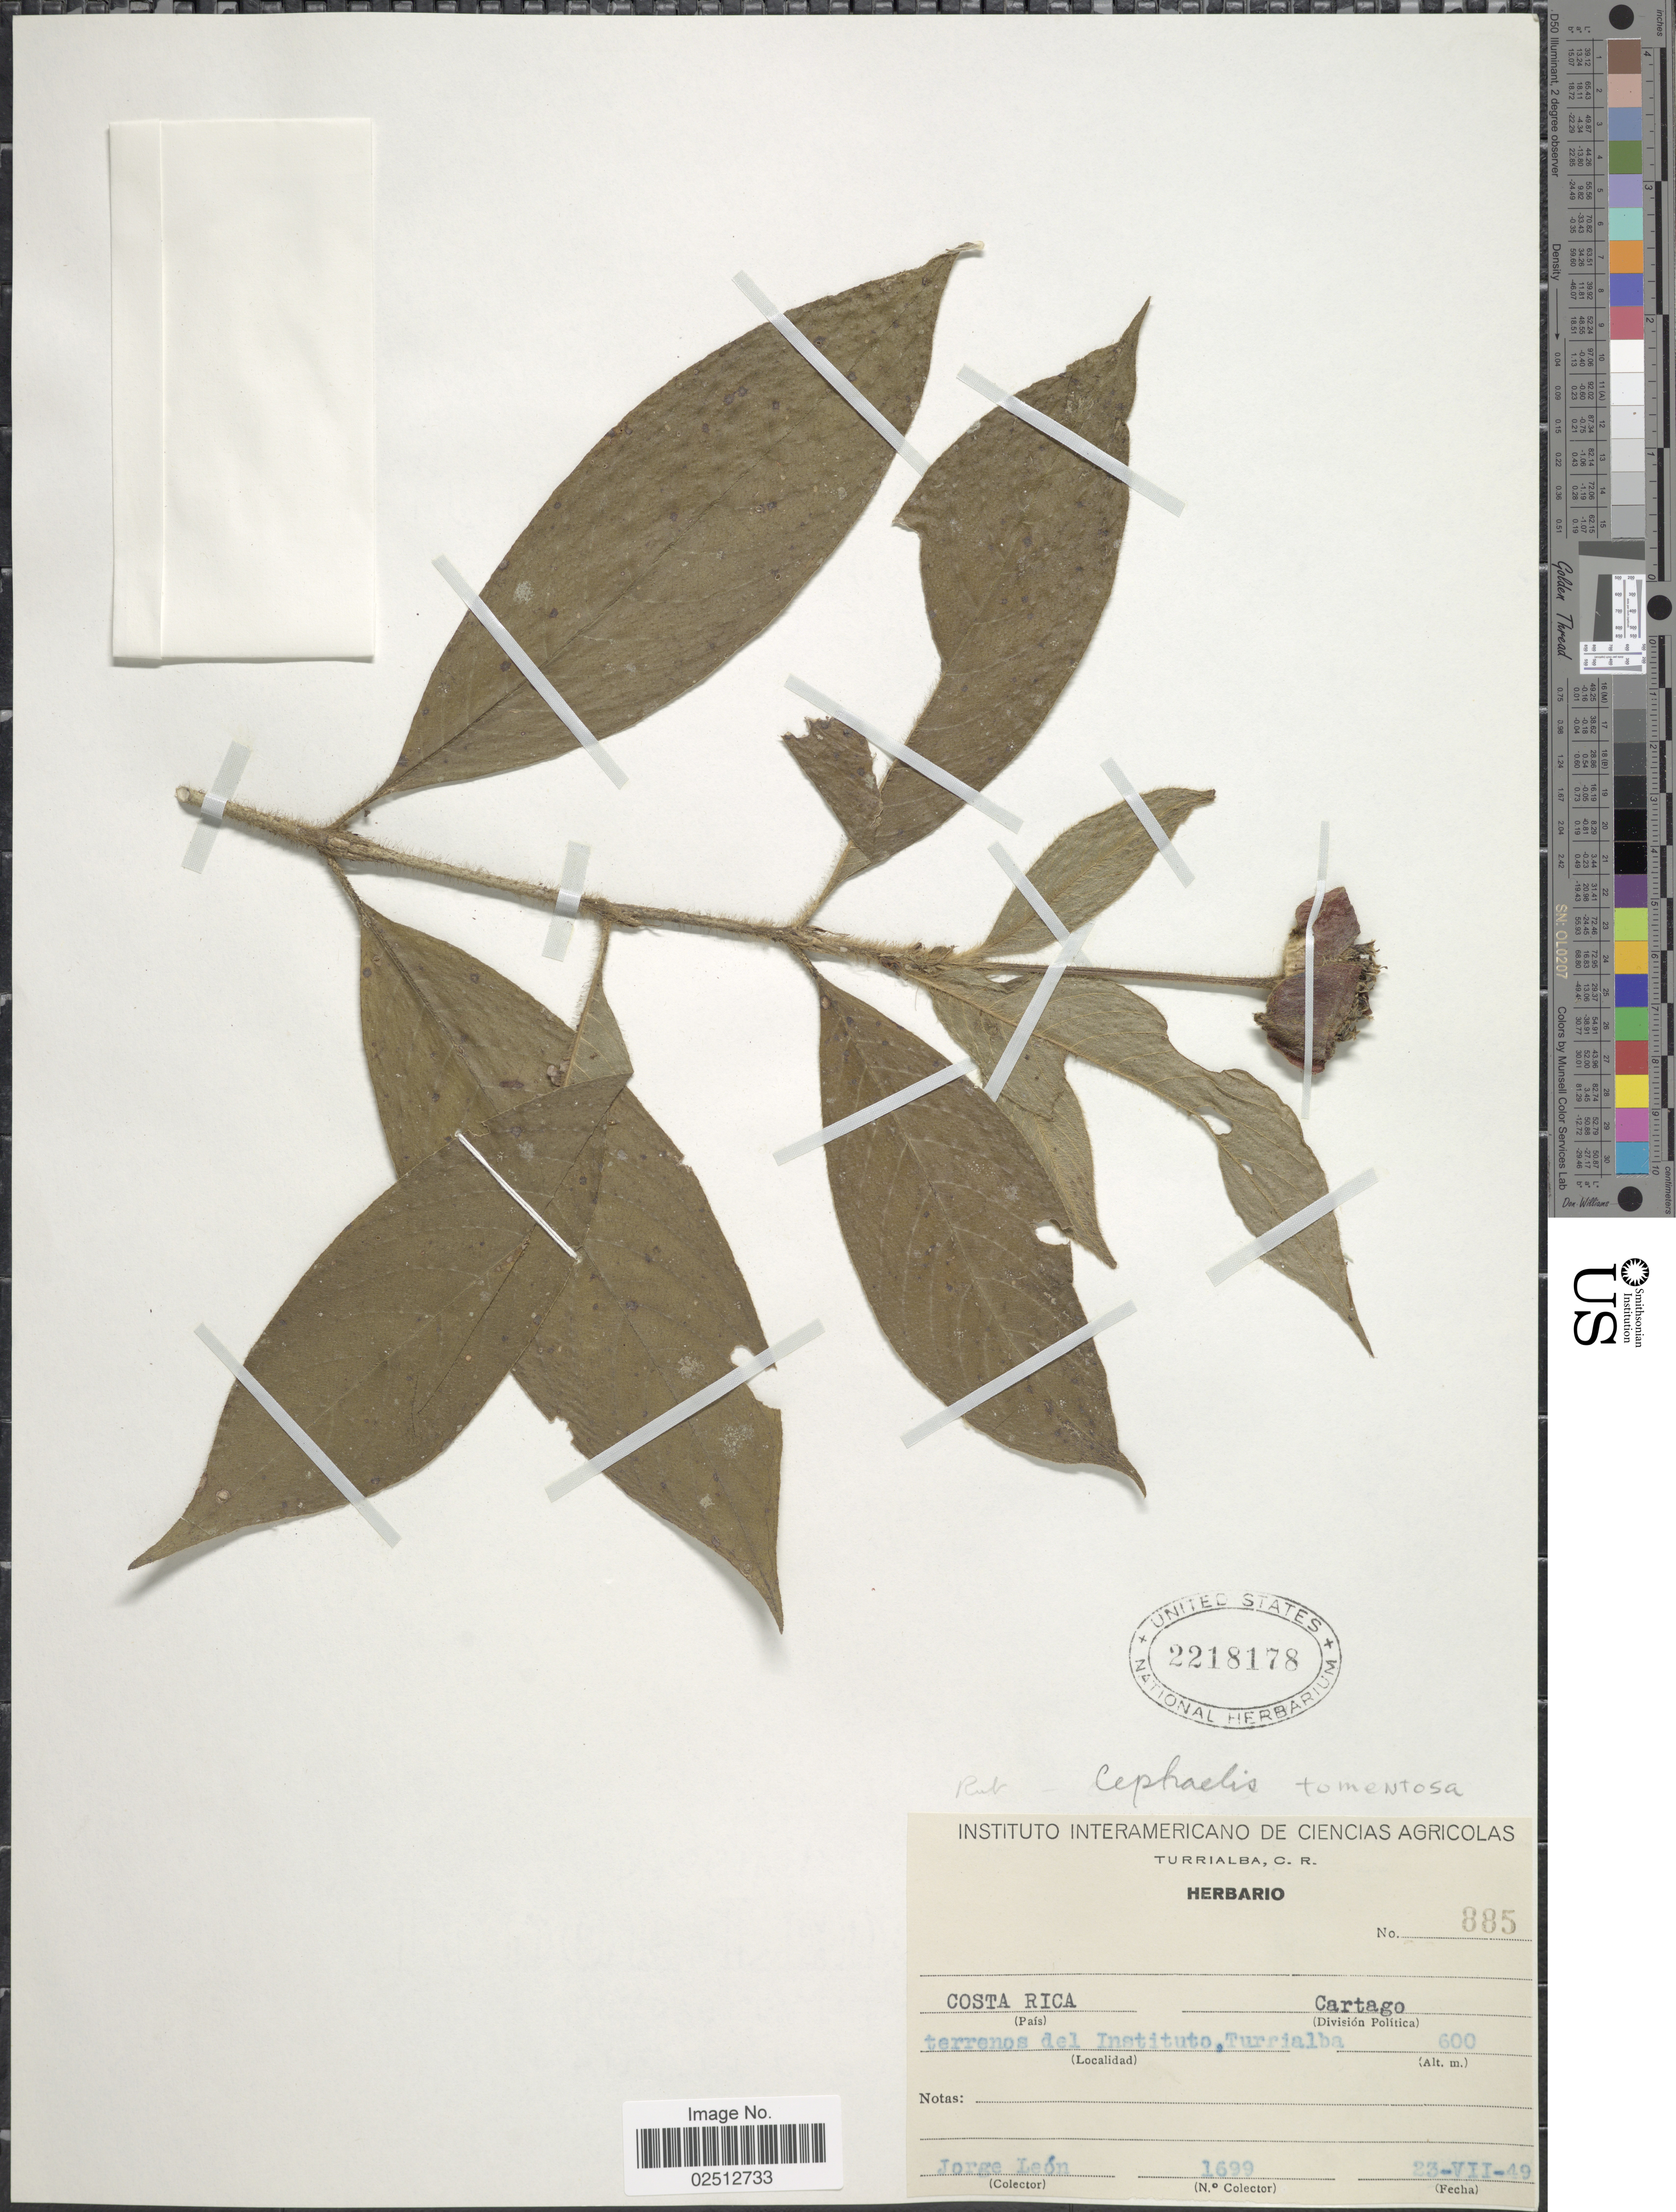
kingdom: Plantae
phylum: Tracheophyta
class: Magnoliopsida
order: Gentianales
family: Rubiaceae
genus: Psychotria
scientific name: Psychotria poeppigiana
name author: Müll. Arg.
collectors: J. León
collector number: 1699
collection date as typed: Transcribed d/m/y: 23/7/49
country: Costa Rica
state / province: Cartago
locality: Terrenos del Instituto, Turrialba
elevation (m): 600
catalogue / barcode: US 2218178